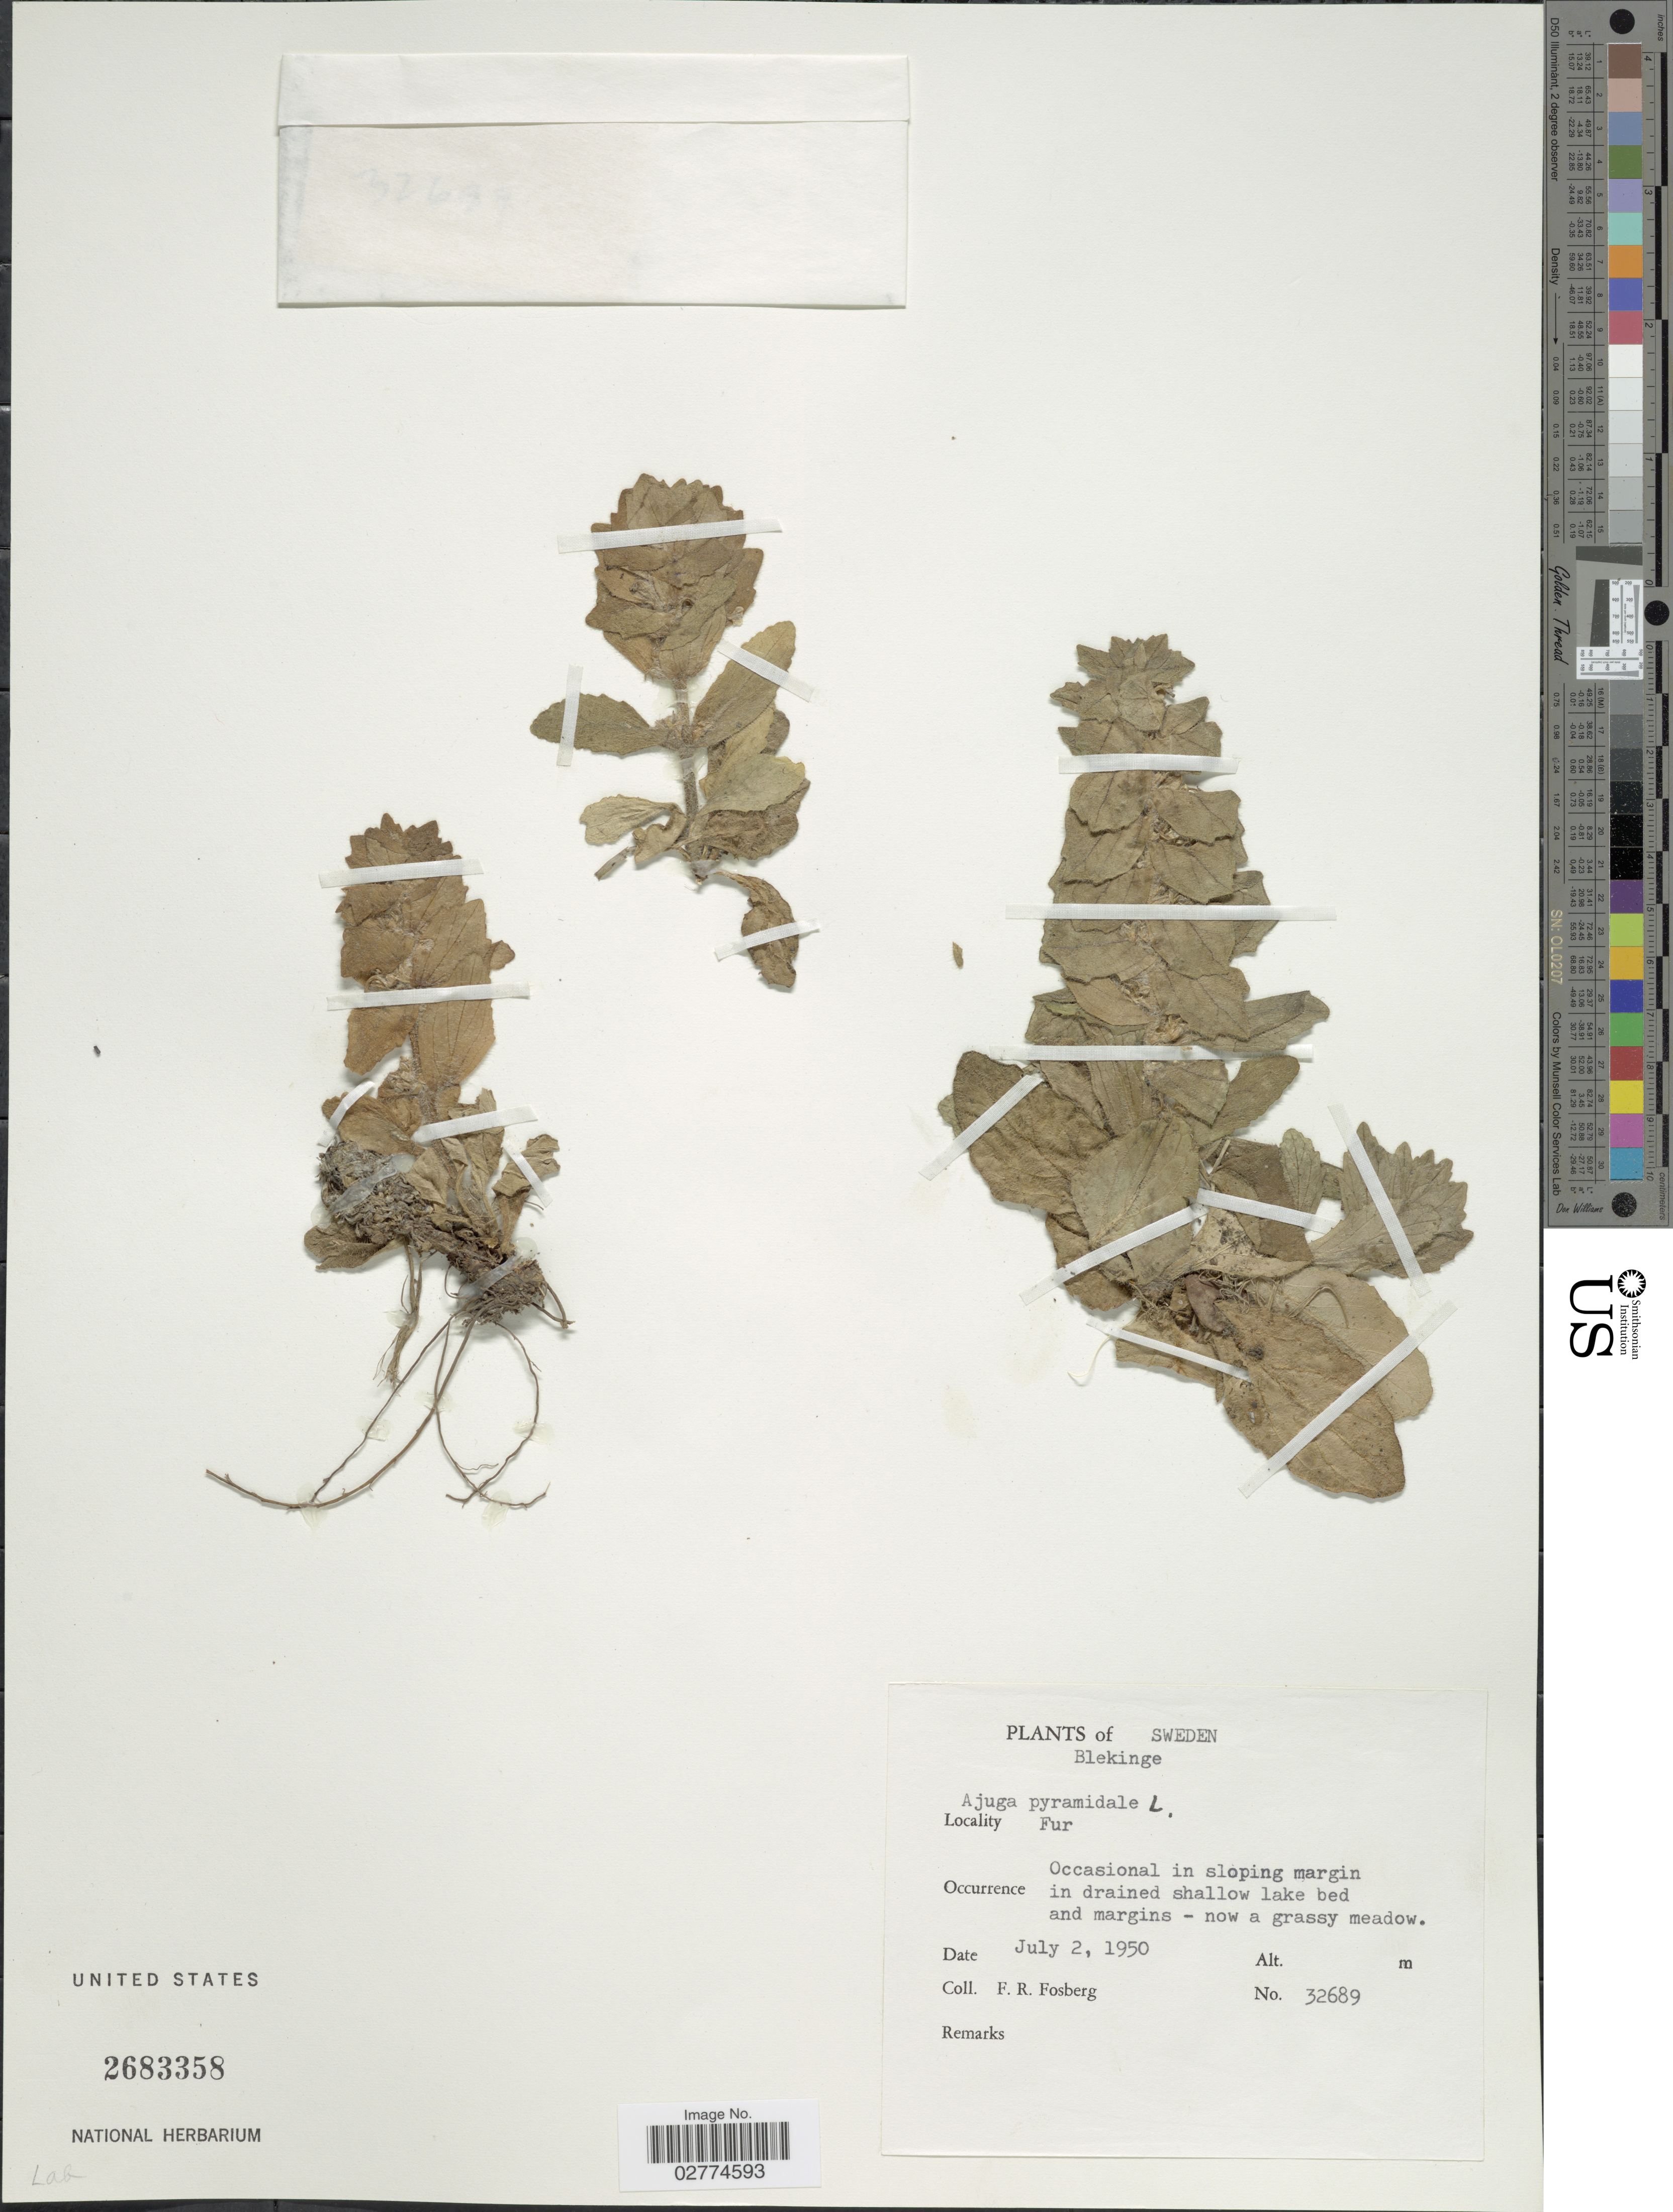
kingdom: Plantae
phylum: Tracheophyta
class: Magnoliopsida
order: Lamiales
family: Lamiaceae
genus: Ajuga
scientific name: Ajuga pyramidalis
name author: L.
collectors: F. R. Fosberg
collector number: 32689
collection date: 1950-07-02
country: Sweden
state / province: Blekinge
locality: Fur.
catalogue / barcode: US 2683358